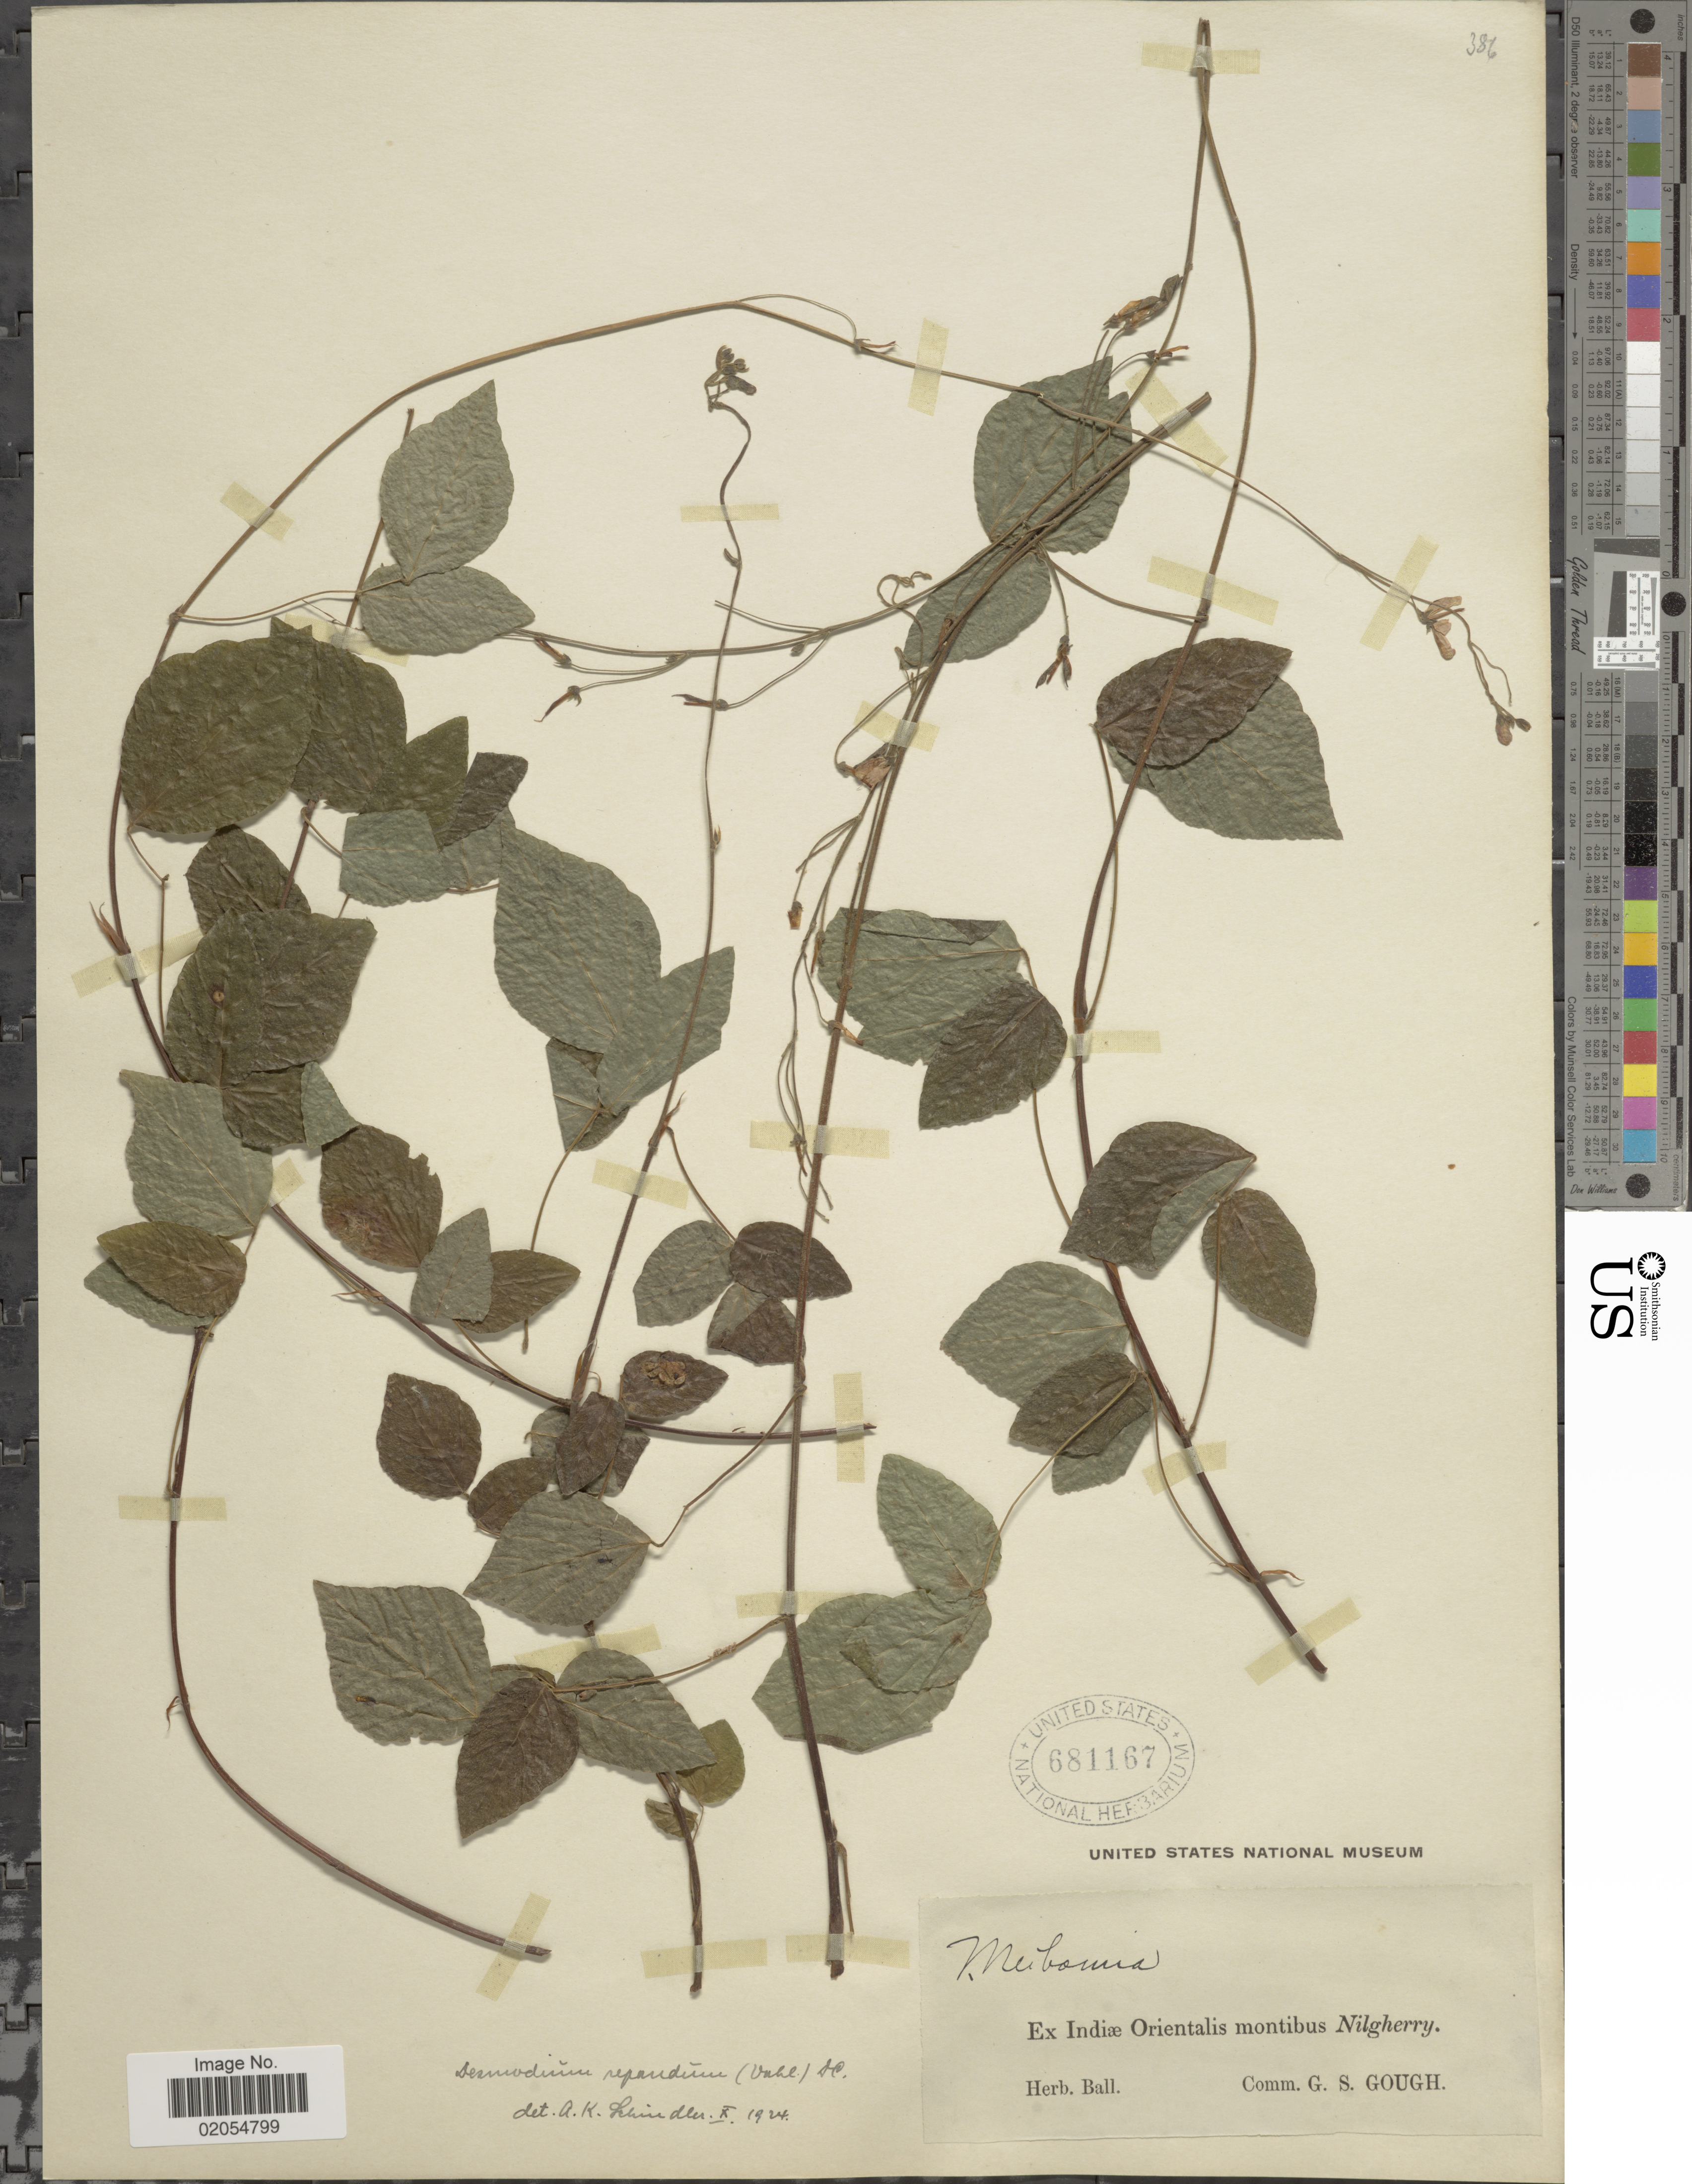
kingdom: Plantae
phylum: Tracheophyta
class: Magnoliopsida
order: Fabales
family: Fabaceae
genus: Hylodesmum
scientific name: Hylodesmum repandum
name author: (Vahl) H. Ohashi & R.R. Mill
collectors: ex herb. Ball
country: India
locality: Nilgherry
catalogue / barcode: US 681167